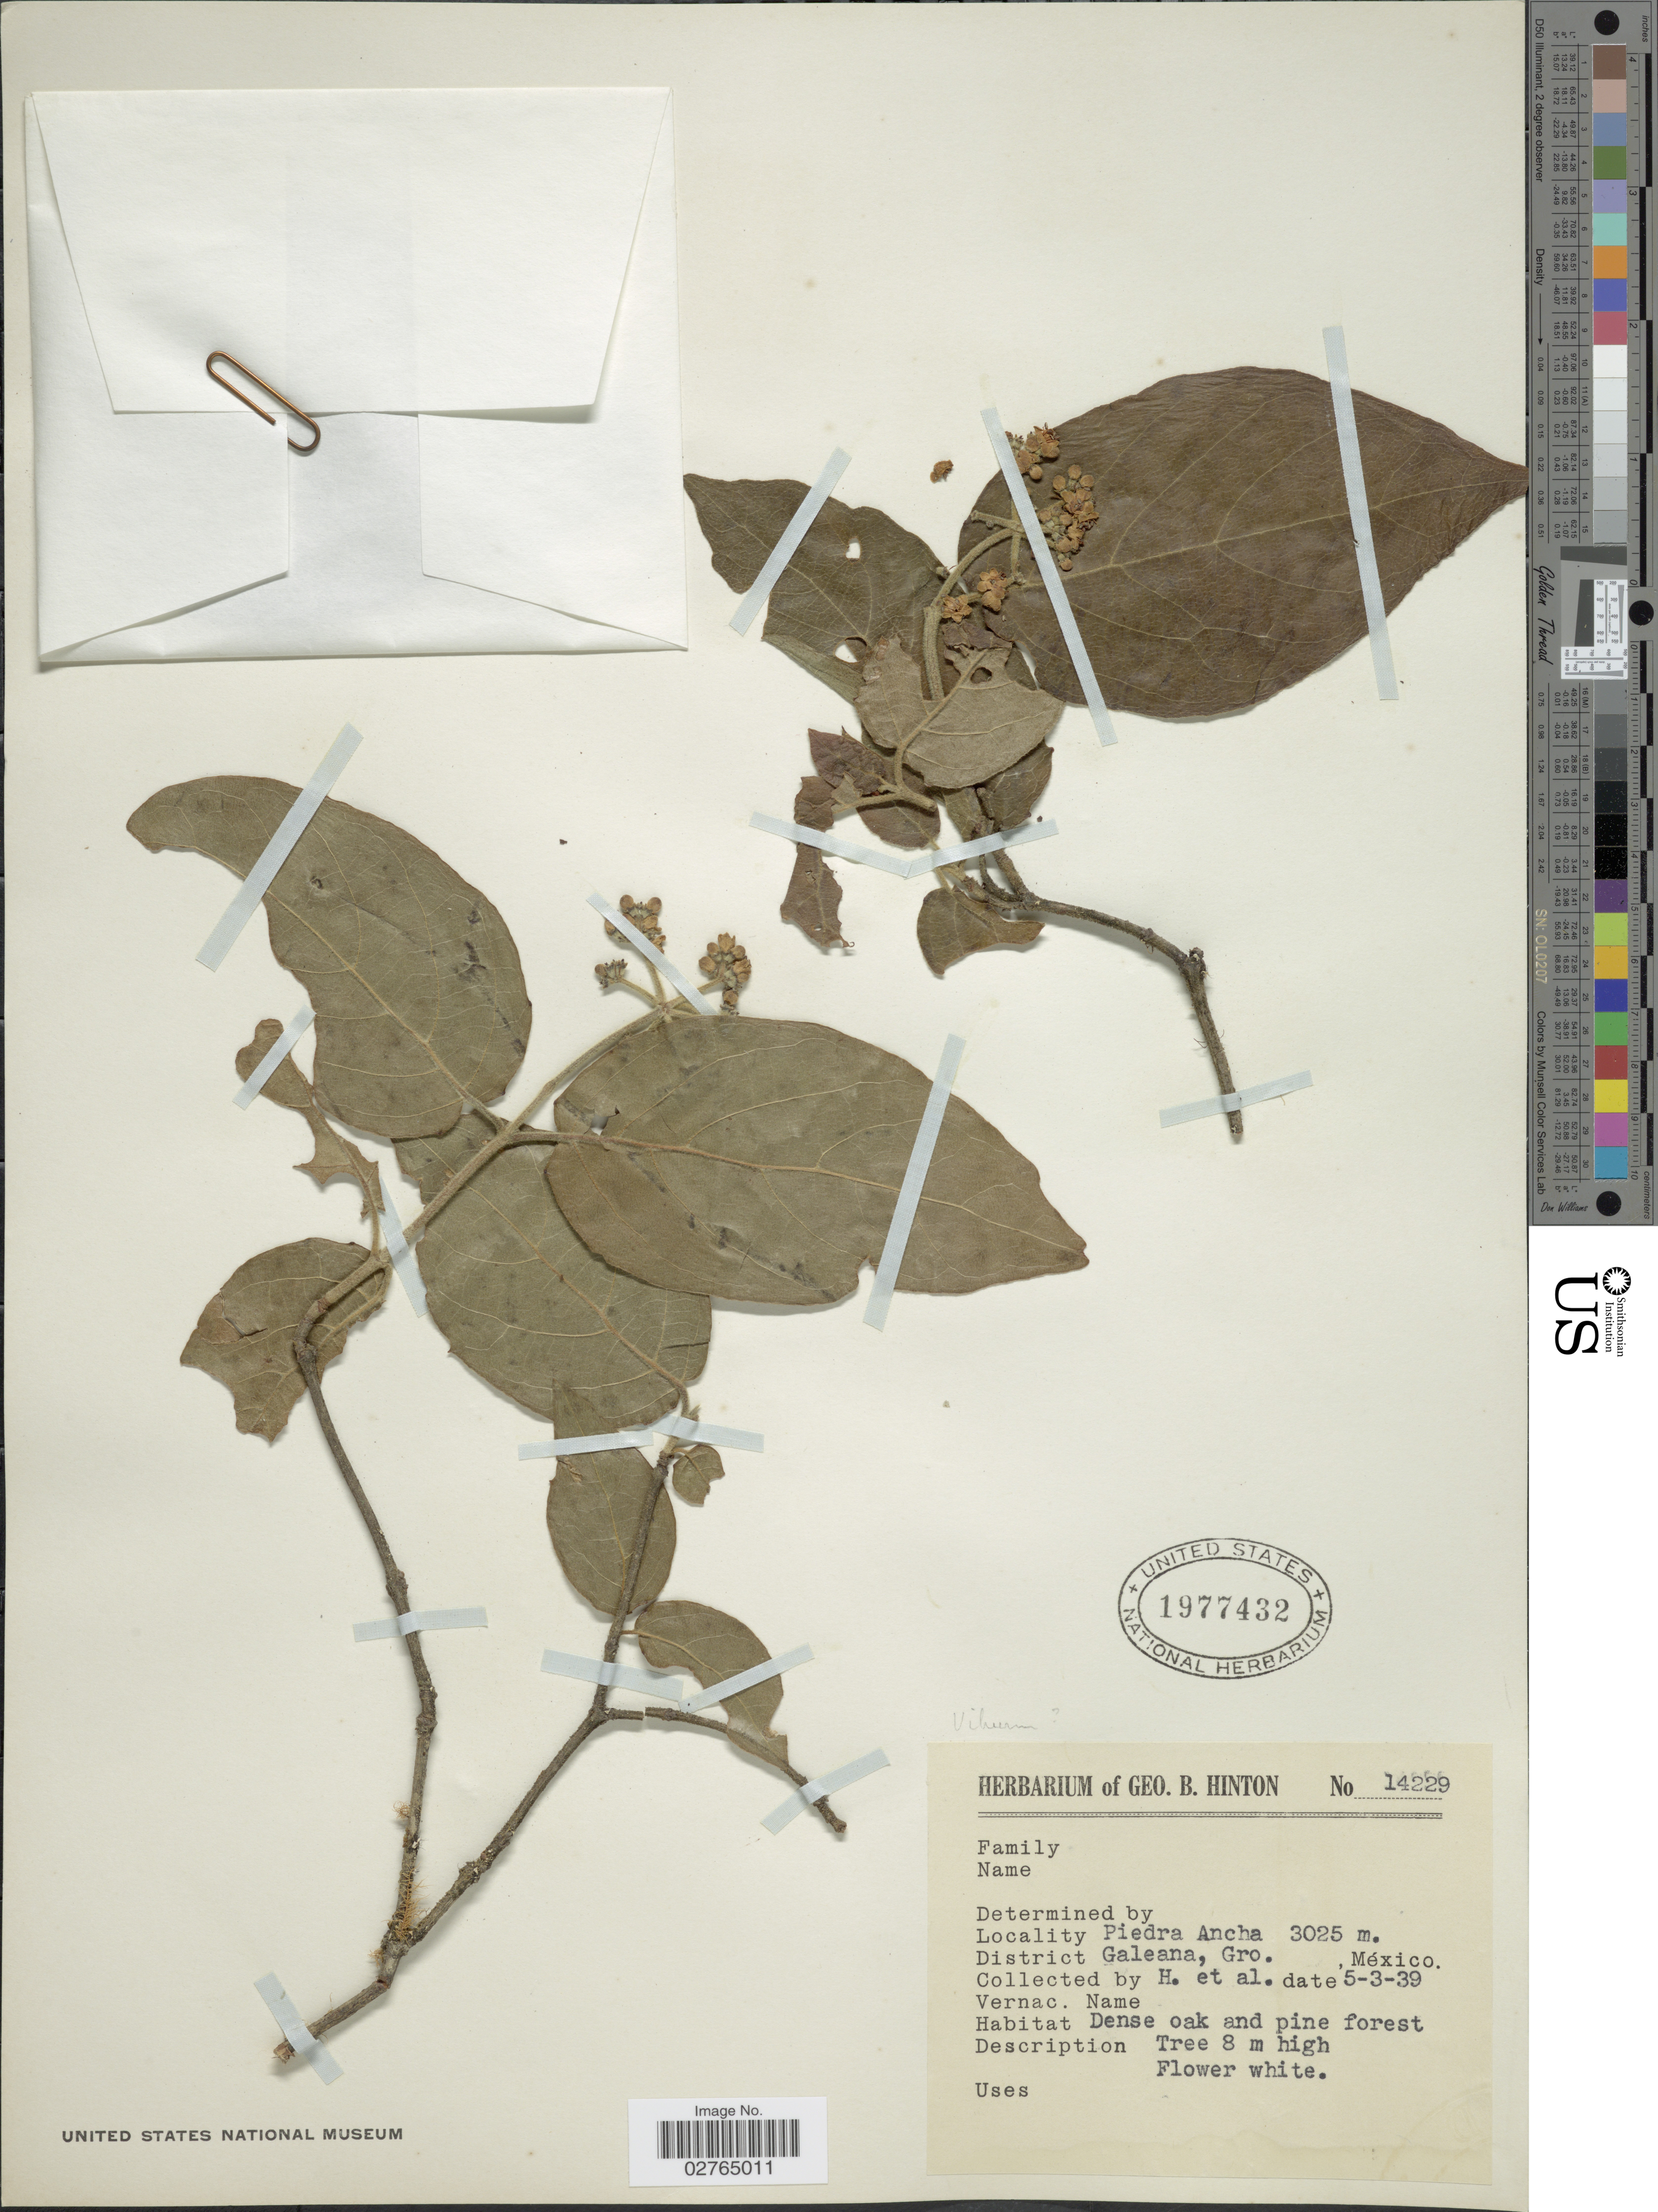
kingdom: Plantae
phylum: Tracheophyta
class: Magnoliopsida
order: Dipsacales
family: Viburnaceae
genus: Viburnum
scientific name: Viburnum sp.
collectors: G. B. Hinton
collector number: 14229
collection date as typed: Transcribed d/m/y: 3/5/39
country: Mexico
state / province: Guerrero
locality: Piedra Ancha. District Galeana.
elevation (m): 3025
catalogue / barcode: US 1977432